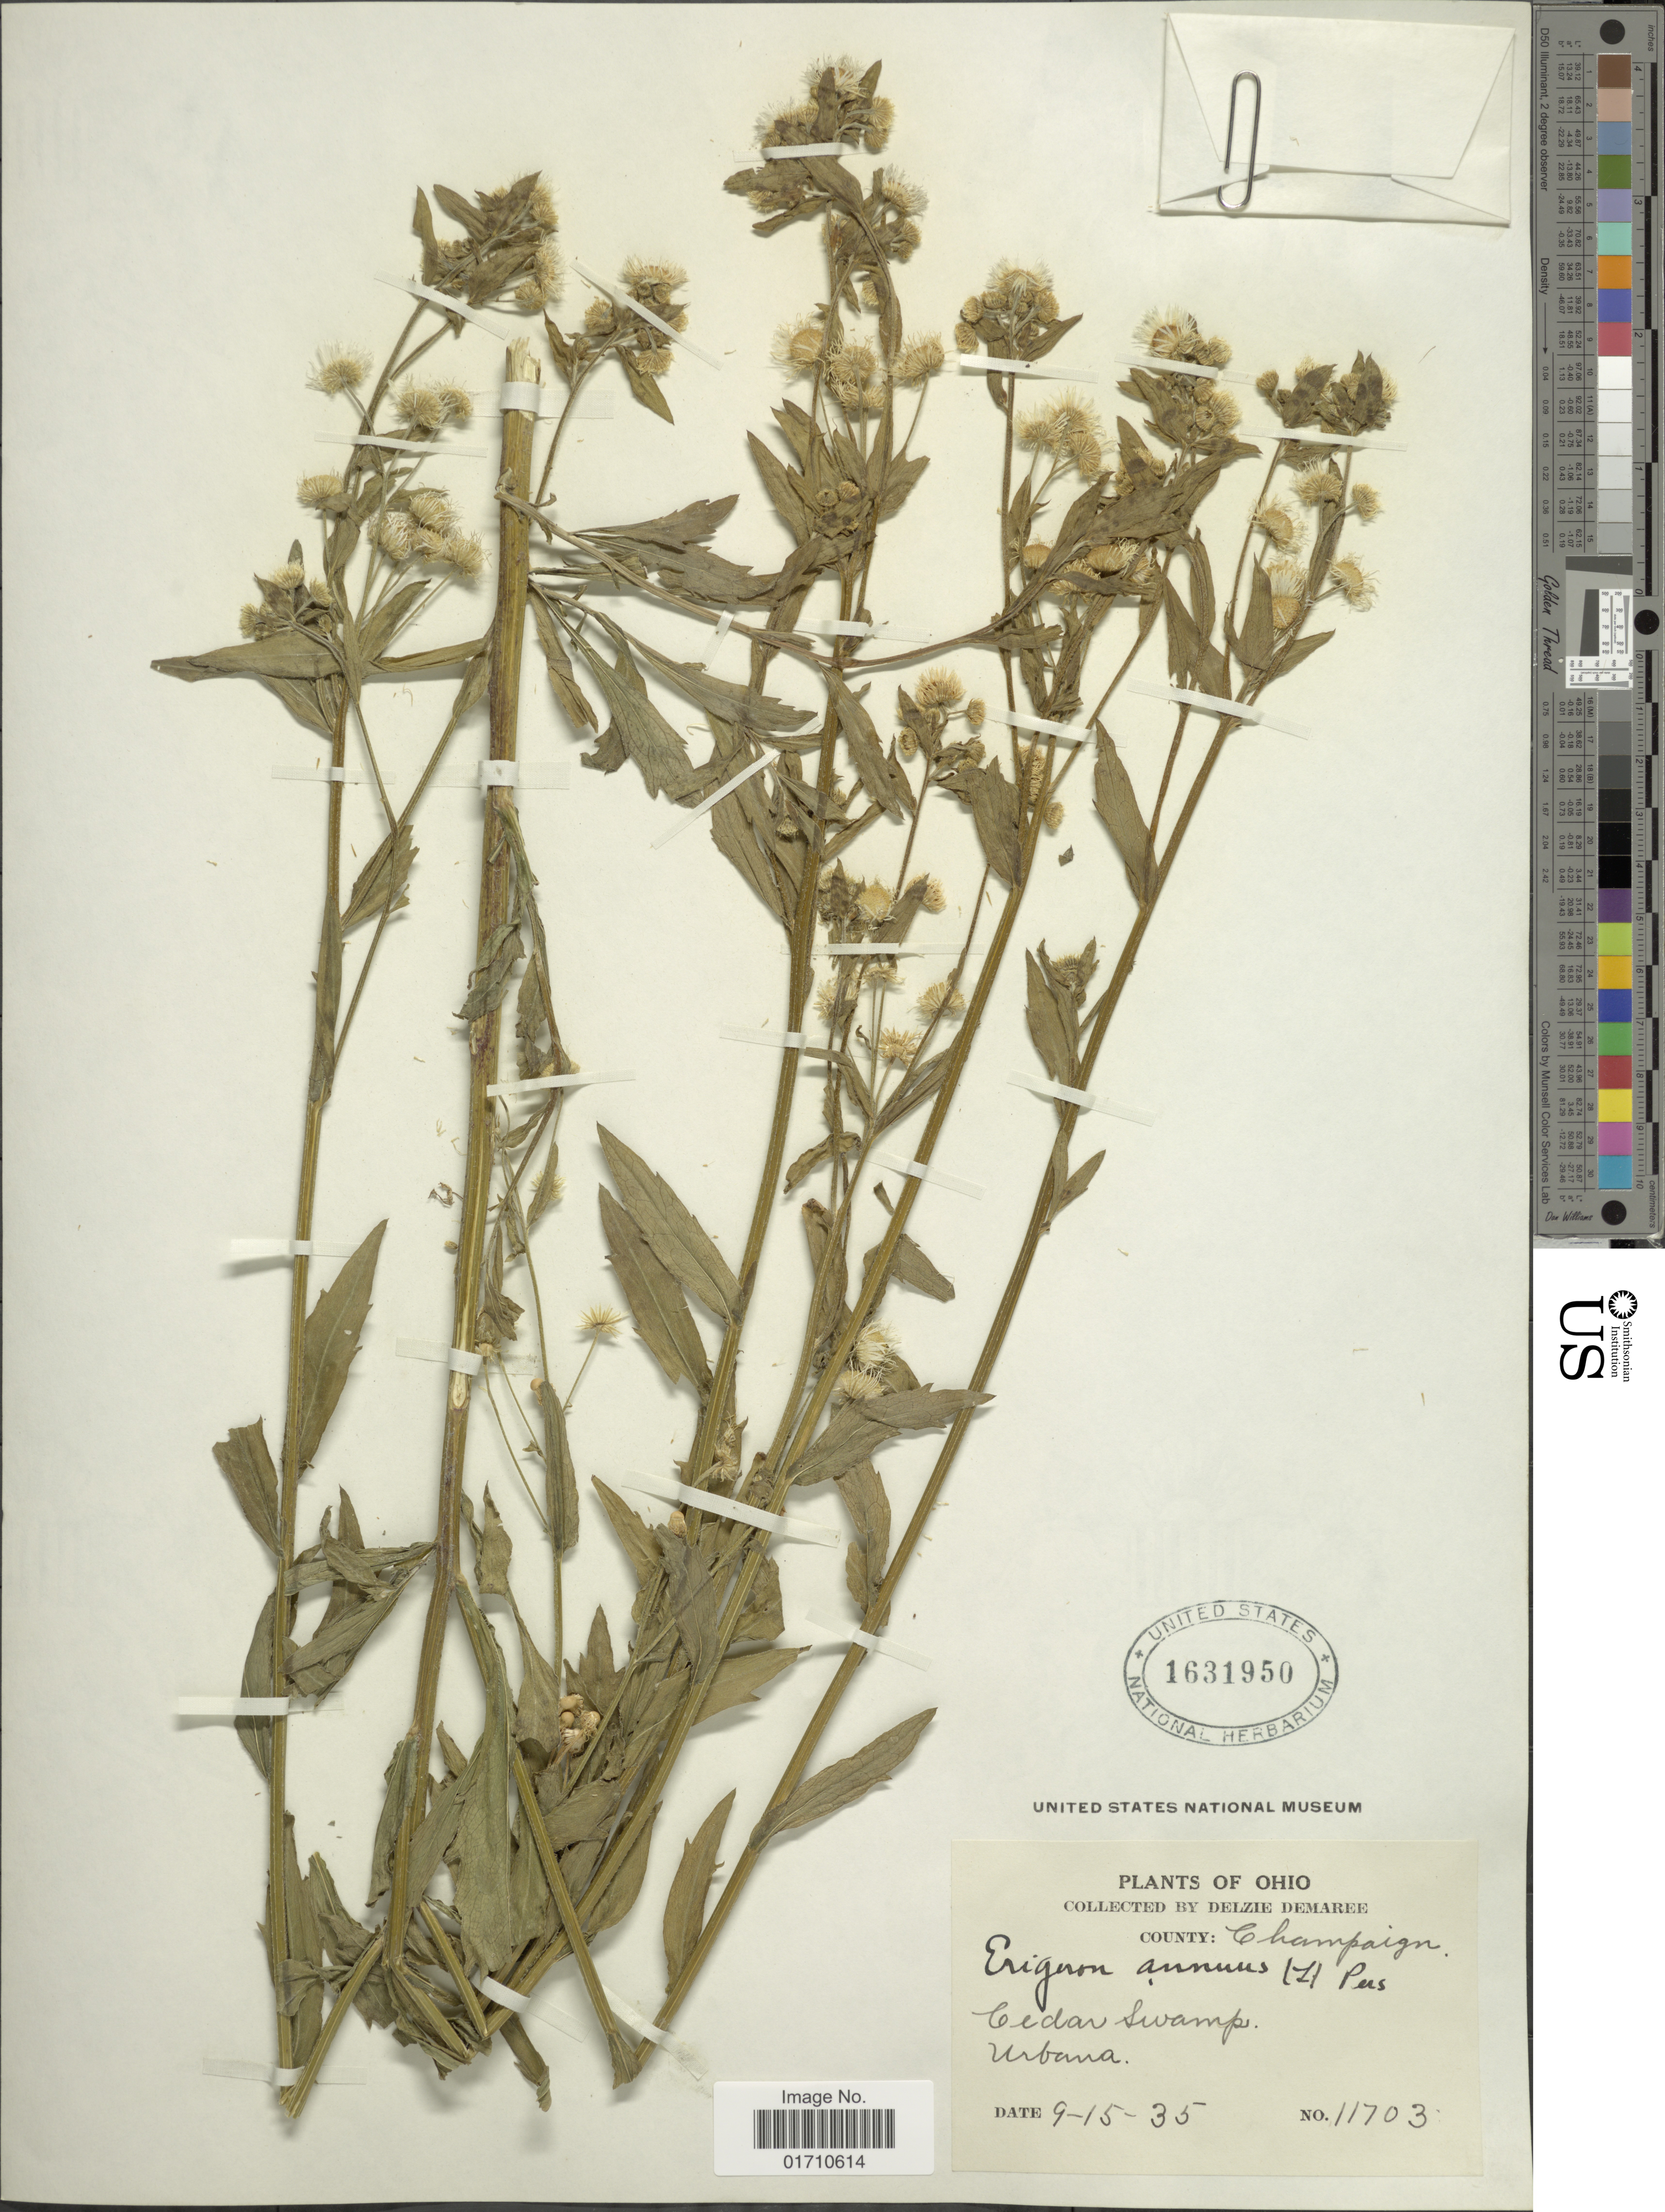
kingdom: Plantae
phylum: Tracheophyta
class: Magnoliopsida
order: Asterales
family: Asteraceae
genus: Erigeron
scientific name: Erigeron annuus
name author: (L.) Pers.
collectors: D. Demaree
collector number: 11703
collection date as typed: Transcribed d/m/y: 15/9/35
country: United States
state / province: Ohio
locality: County: Champaign, Cedar swamp, Urbana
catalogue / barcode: US 1631950